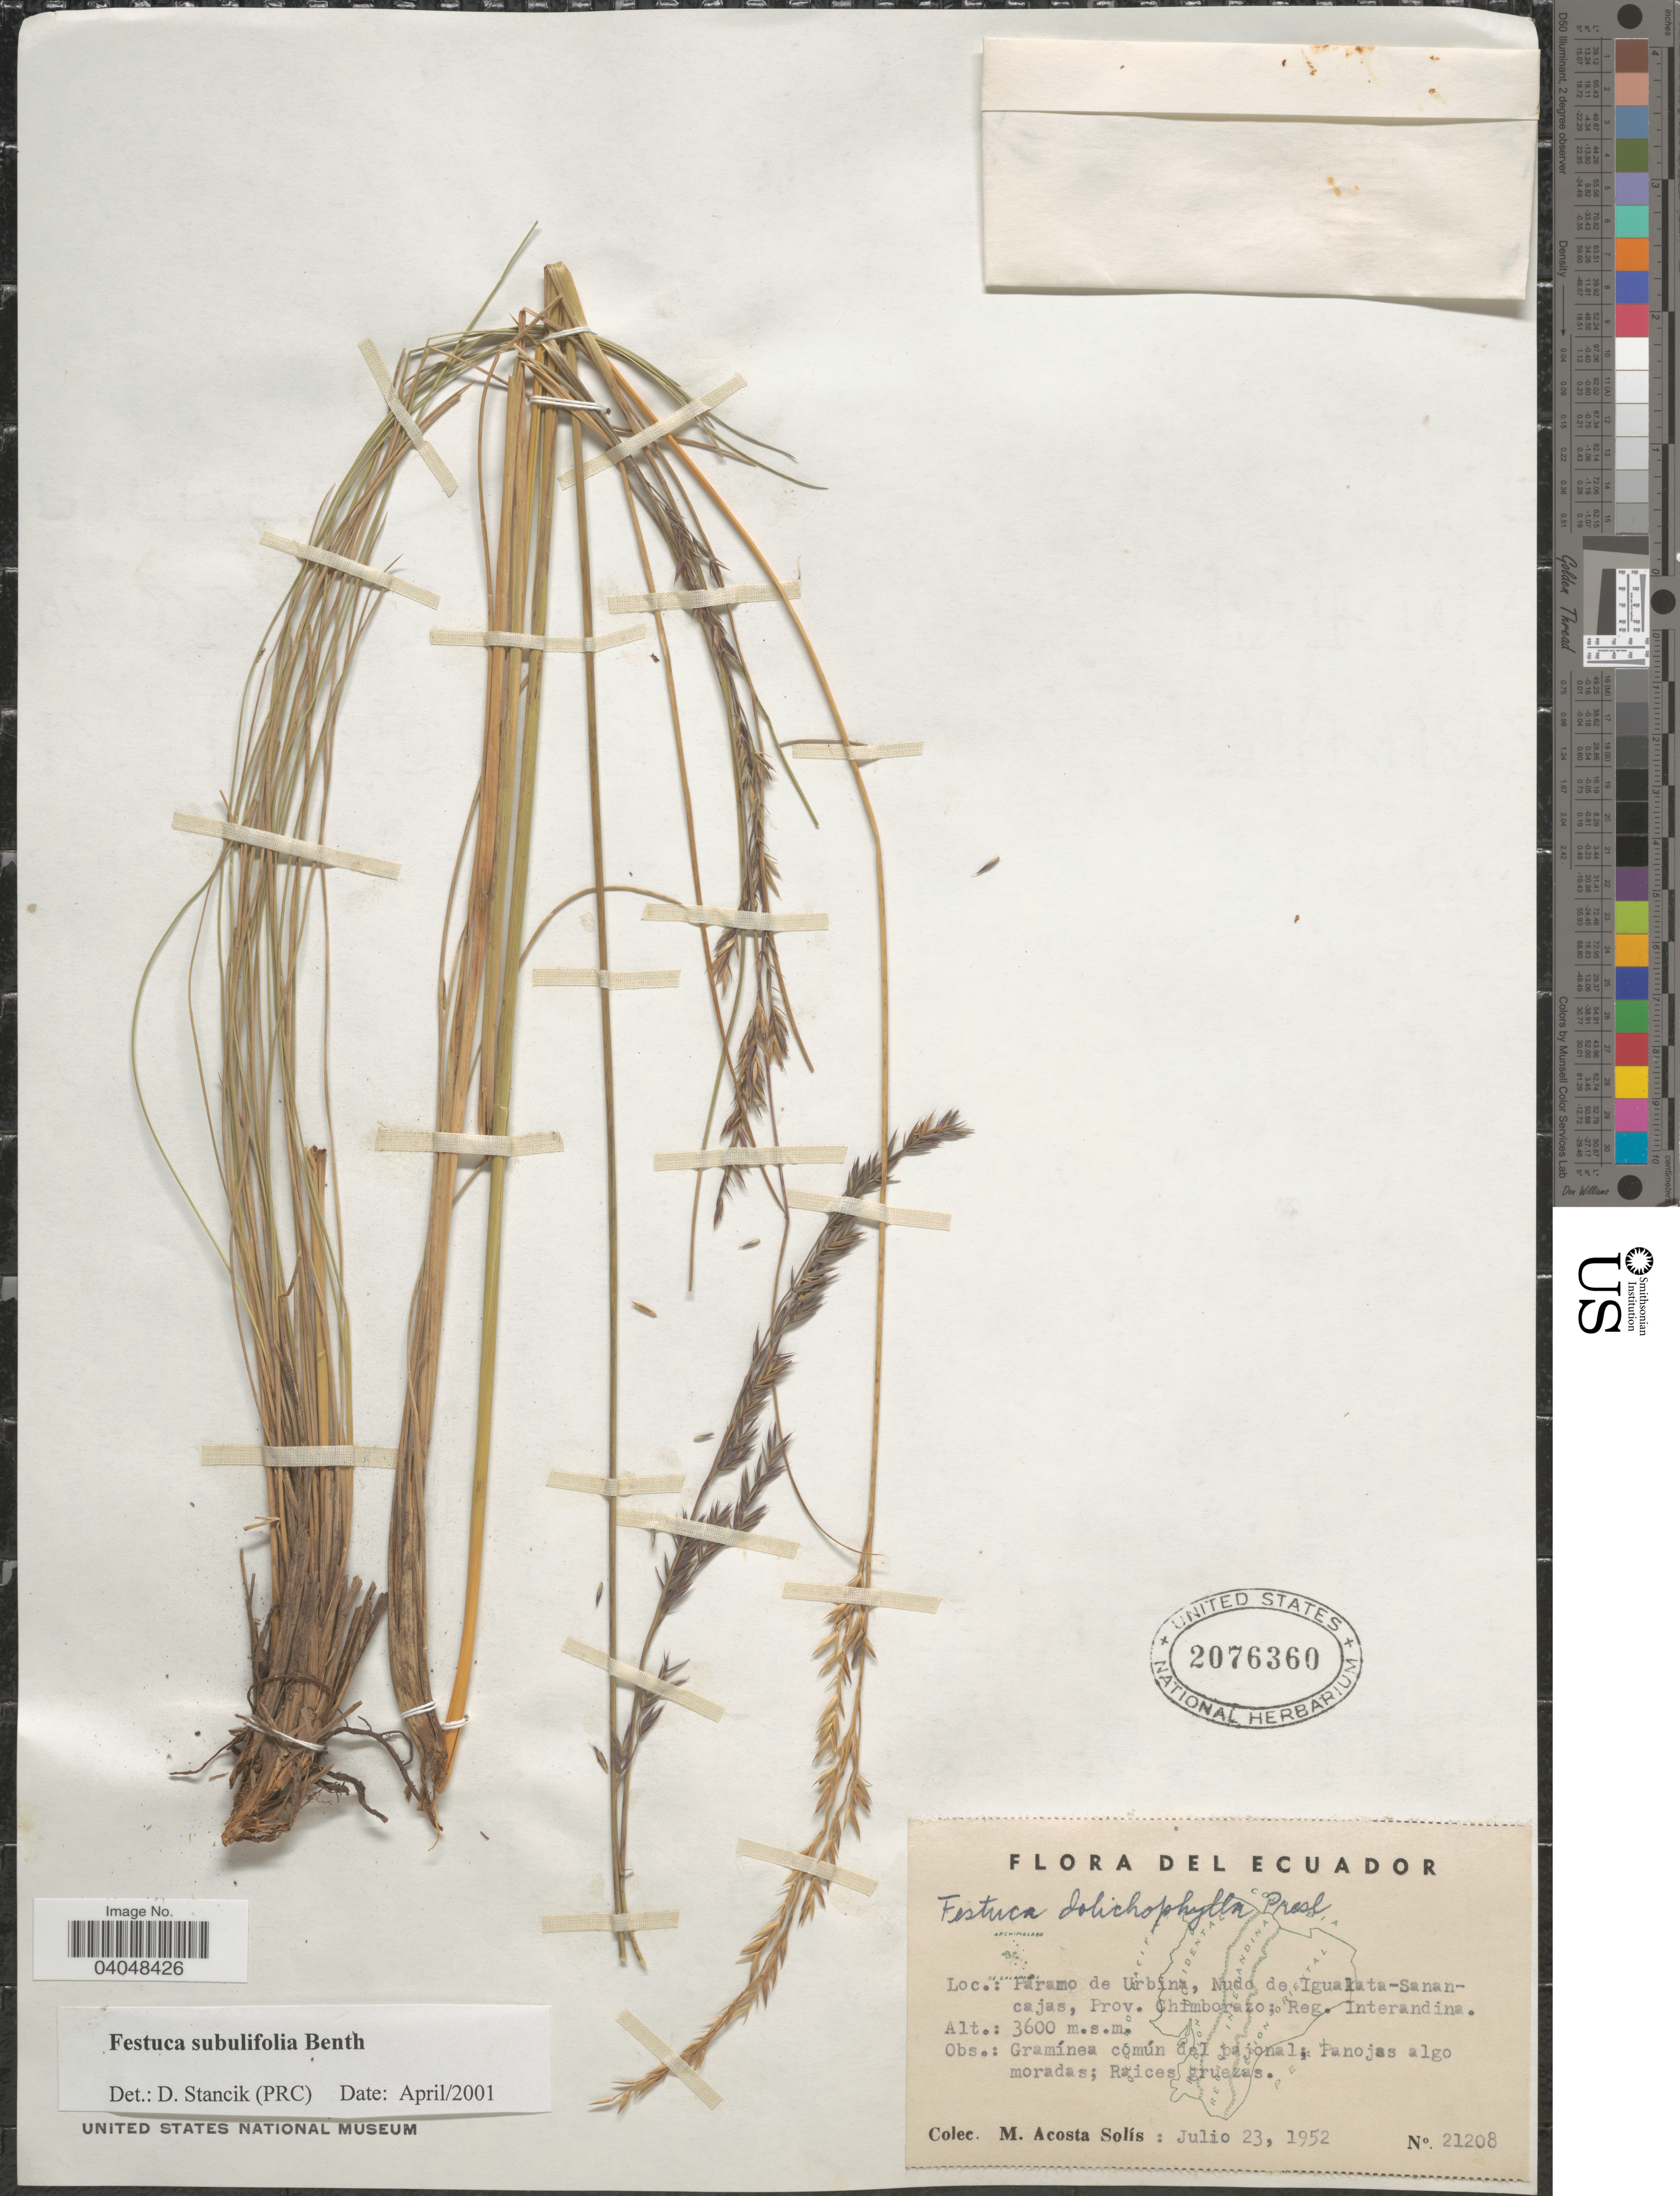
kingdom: Plantae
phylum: Tracheophyta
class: Liliopsida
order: Poales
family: Poaceae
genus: Festuca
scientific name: Festuca subulifolia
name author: Benth.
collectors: M. Acosta Solis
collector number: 21208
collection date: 1952-07-23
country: Ecuador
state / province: Chimborazo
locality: Páramo de Urbina, Nudo de Igualata-Sanancajas, Reg. Interandina.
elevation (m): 3600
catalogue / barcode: US 2076360